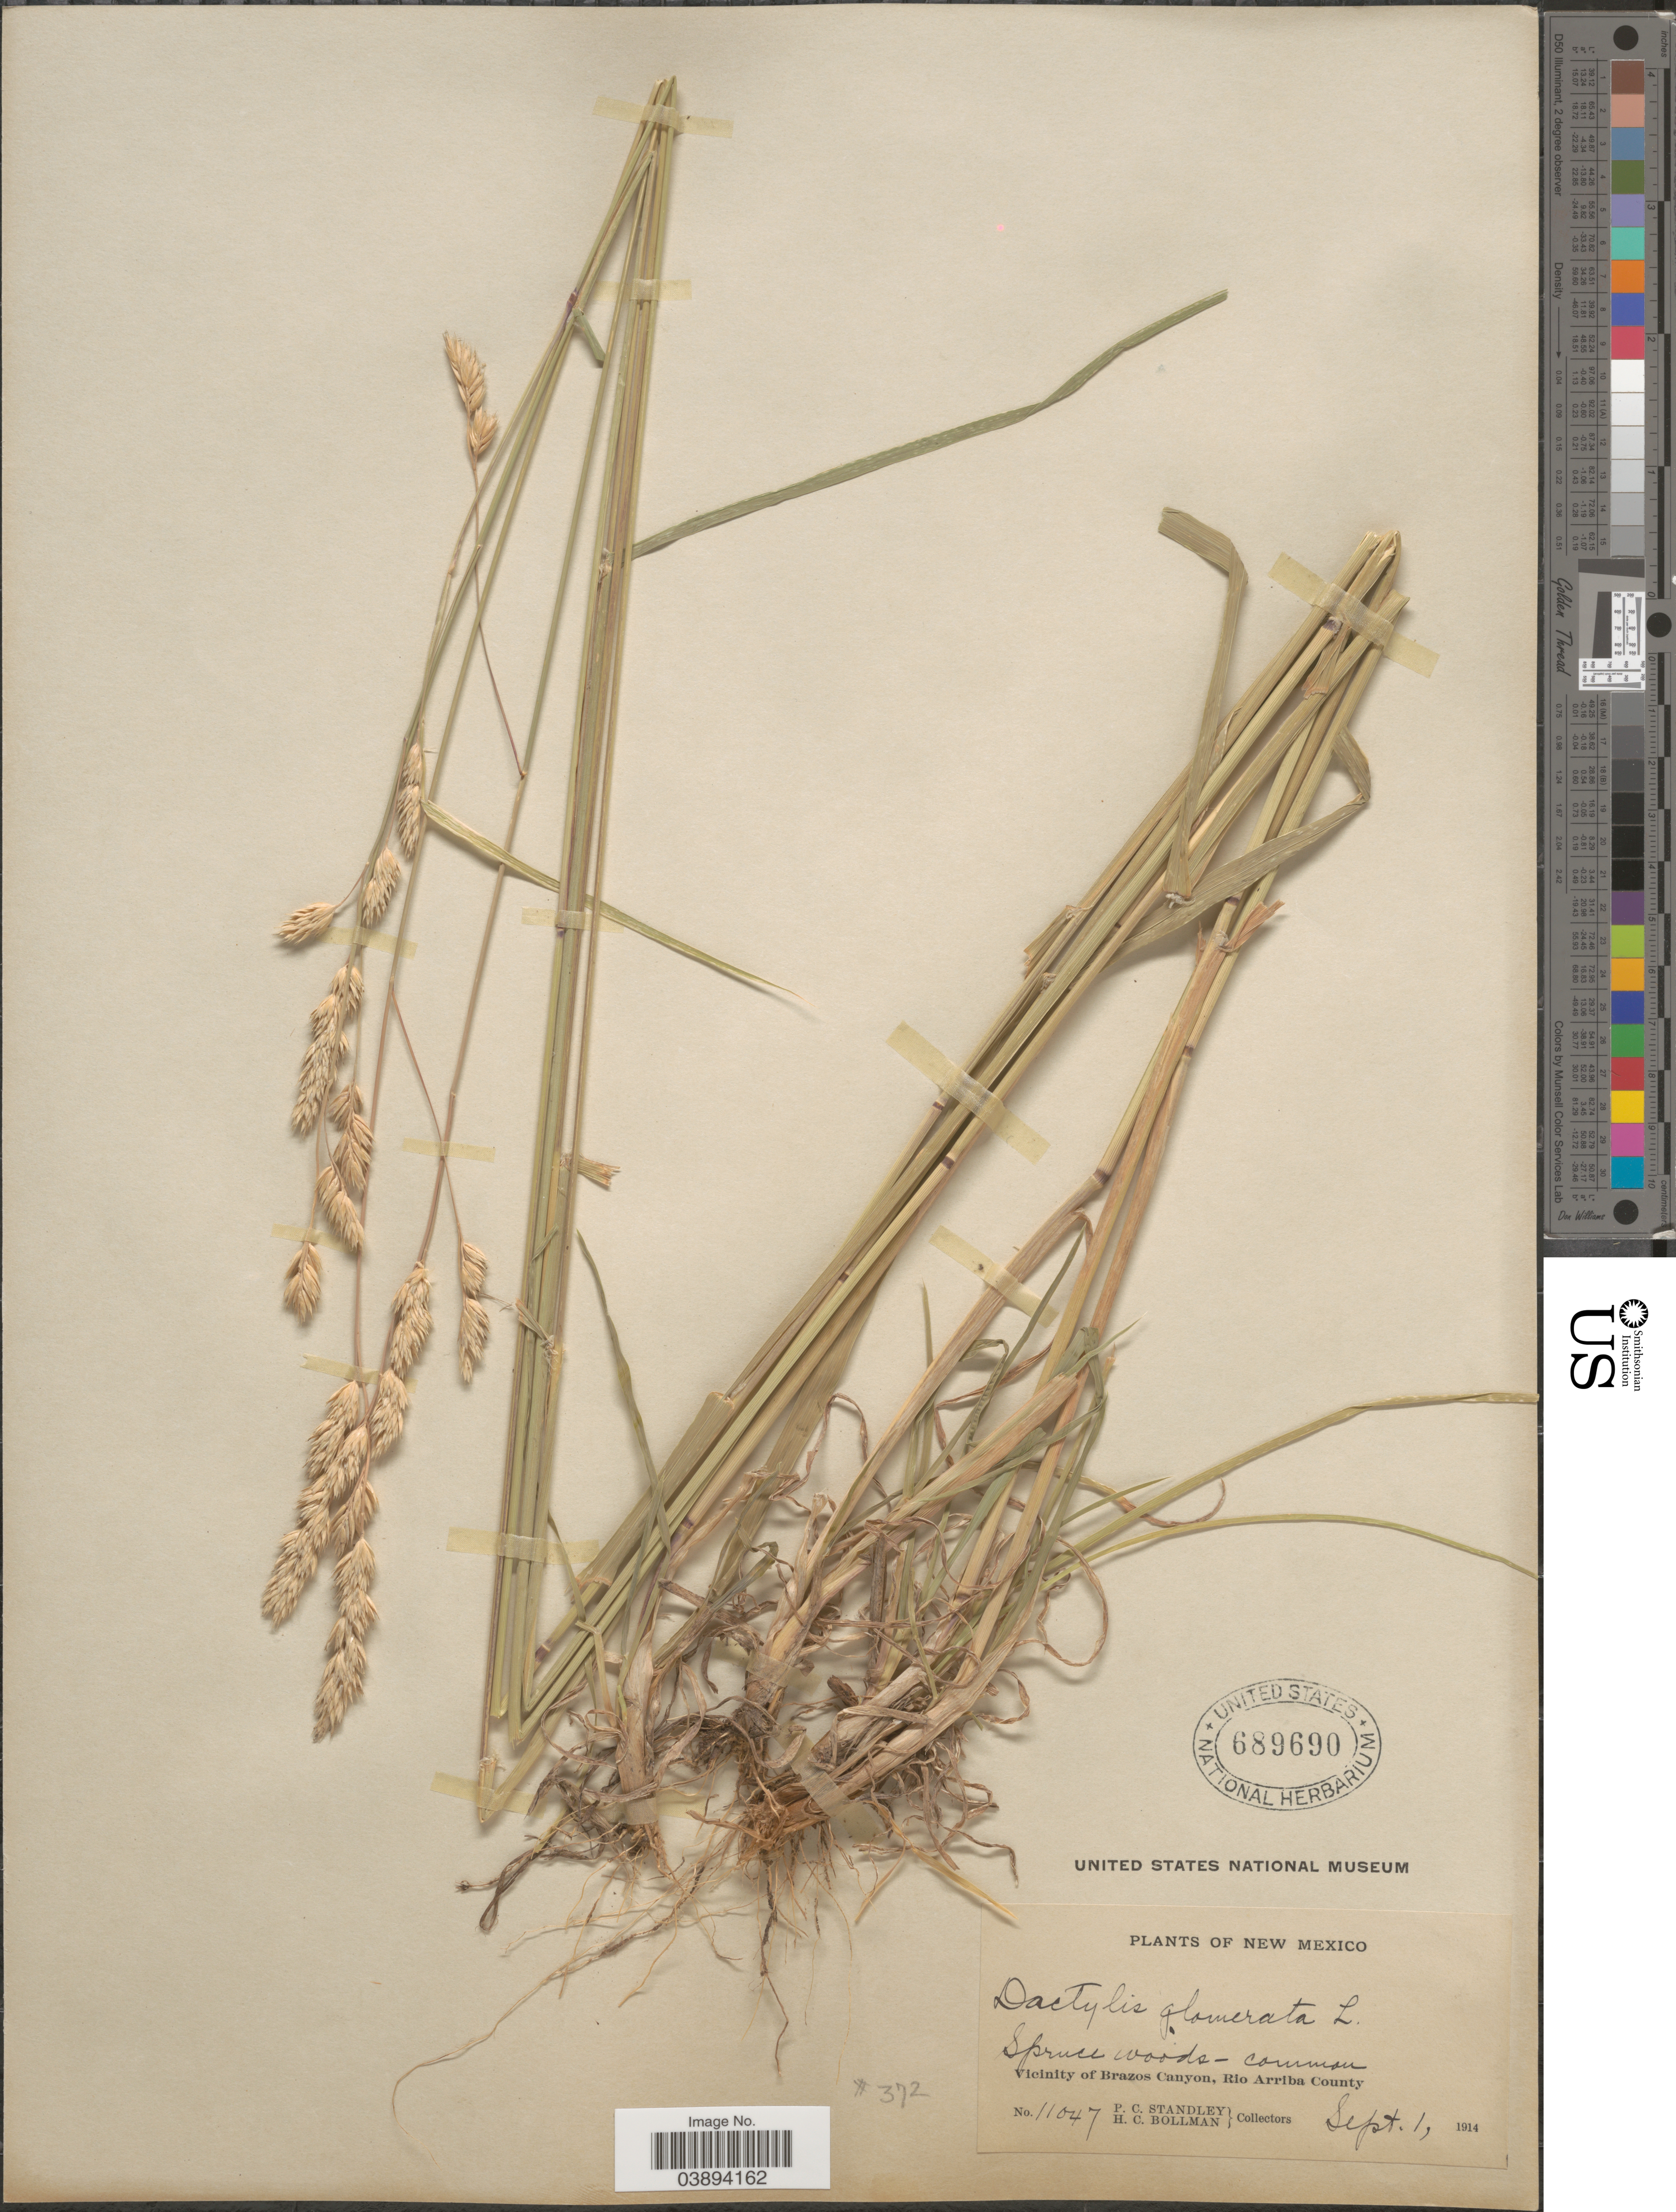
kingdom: Plantae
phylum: Tracheophyta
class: Liliopsida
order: Poales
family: Poaceae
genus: Dactylis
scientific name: Dactylis glomerata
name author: L.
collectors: P. C. Standley & H. C. Bollman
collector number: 11047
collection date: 1914-09-01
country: United States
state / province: New Mexico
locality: Vicinity of Brazos Canyon, Rio Arriba County.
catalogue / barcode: US 689690